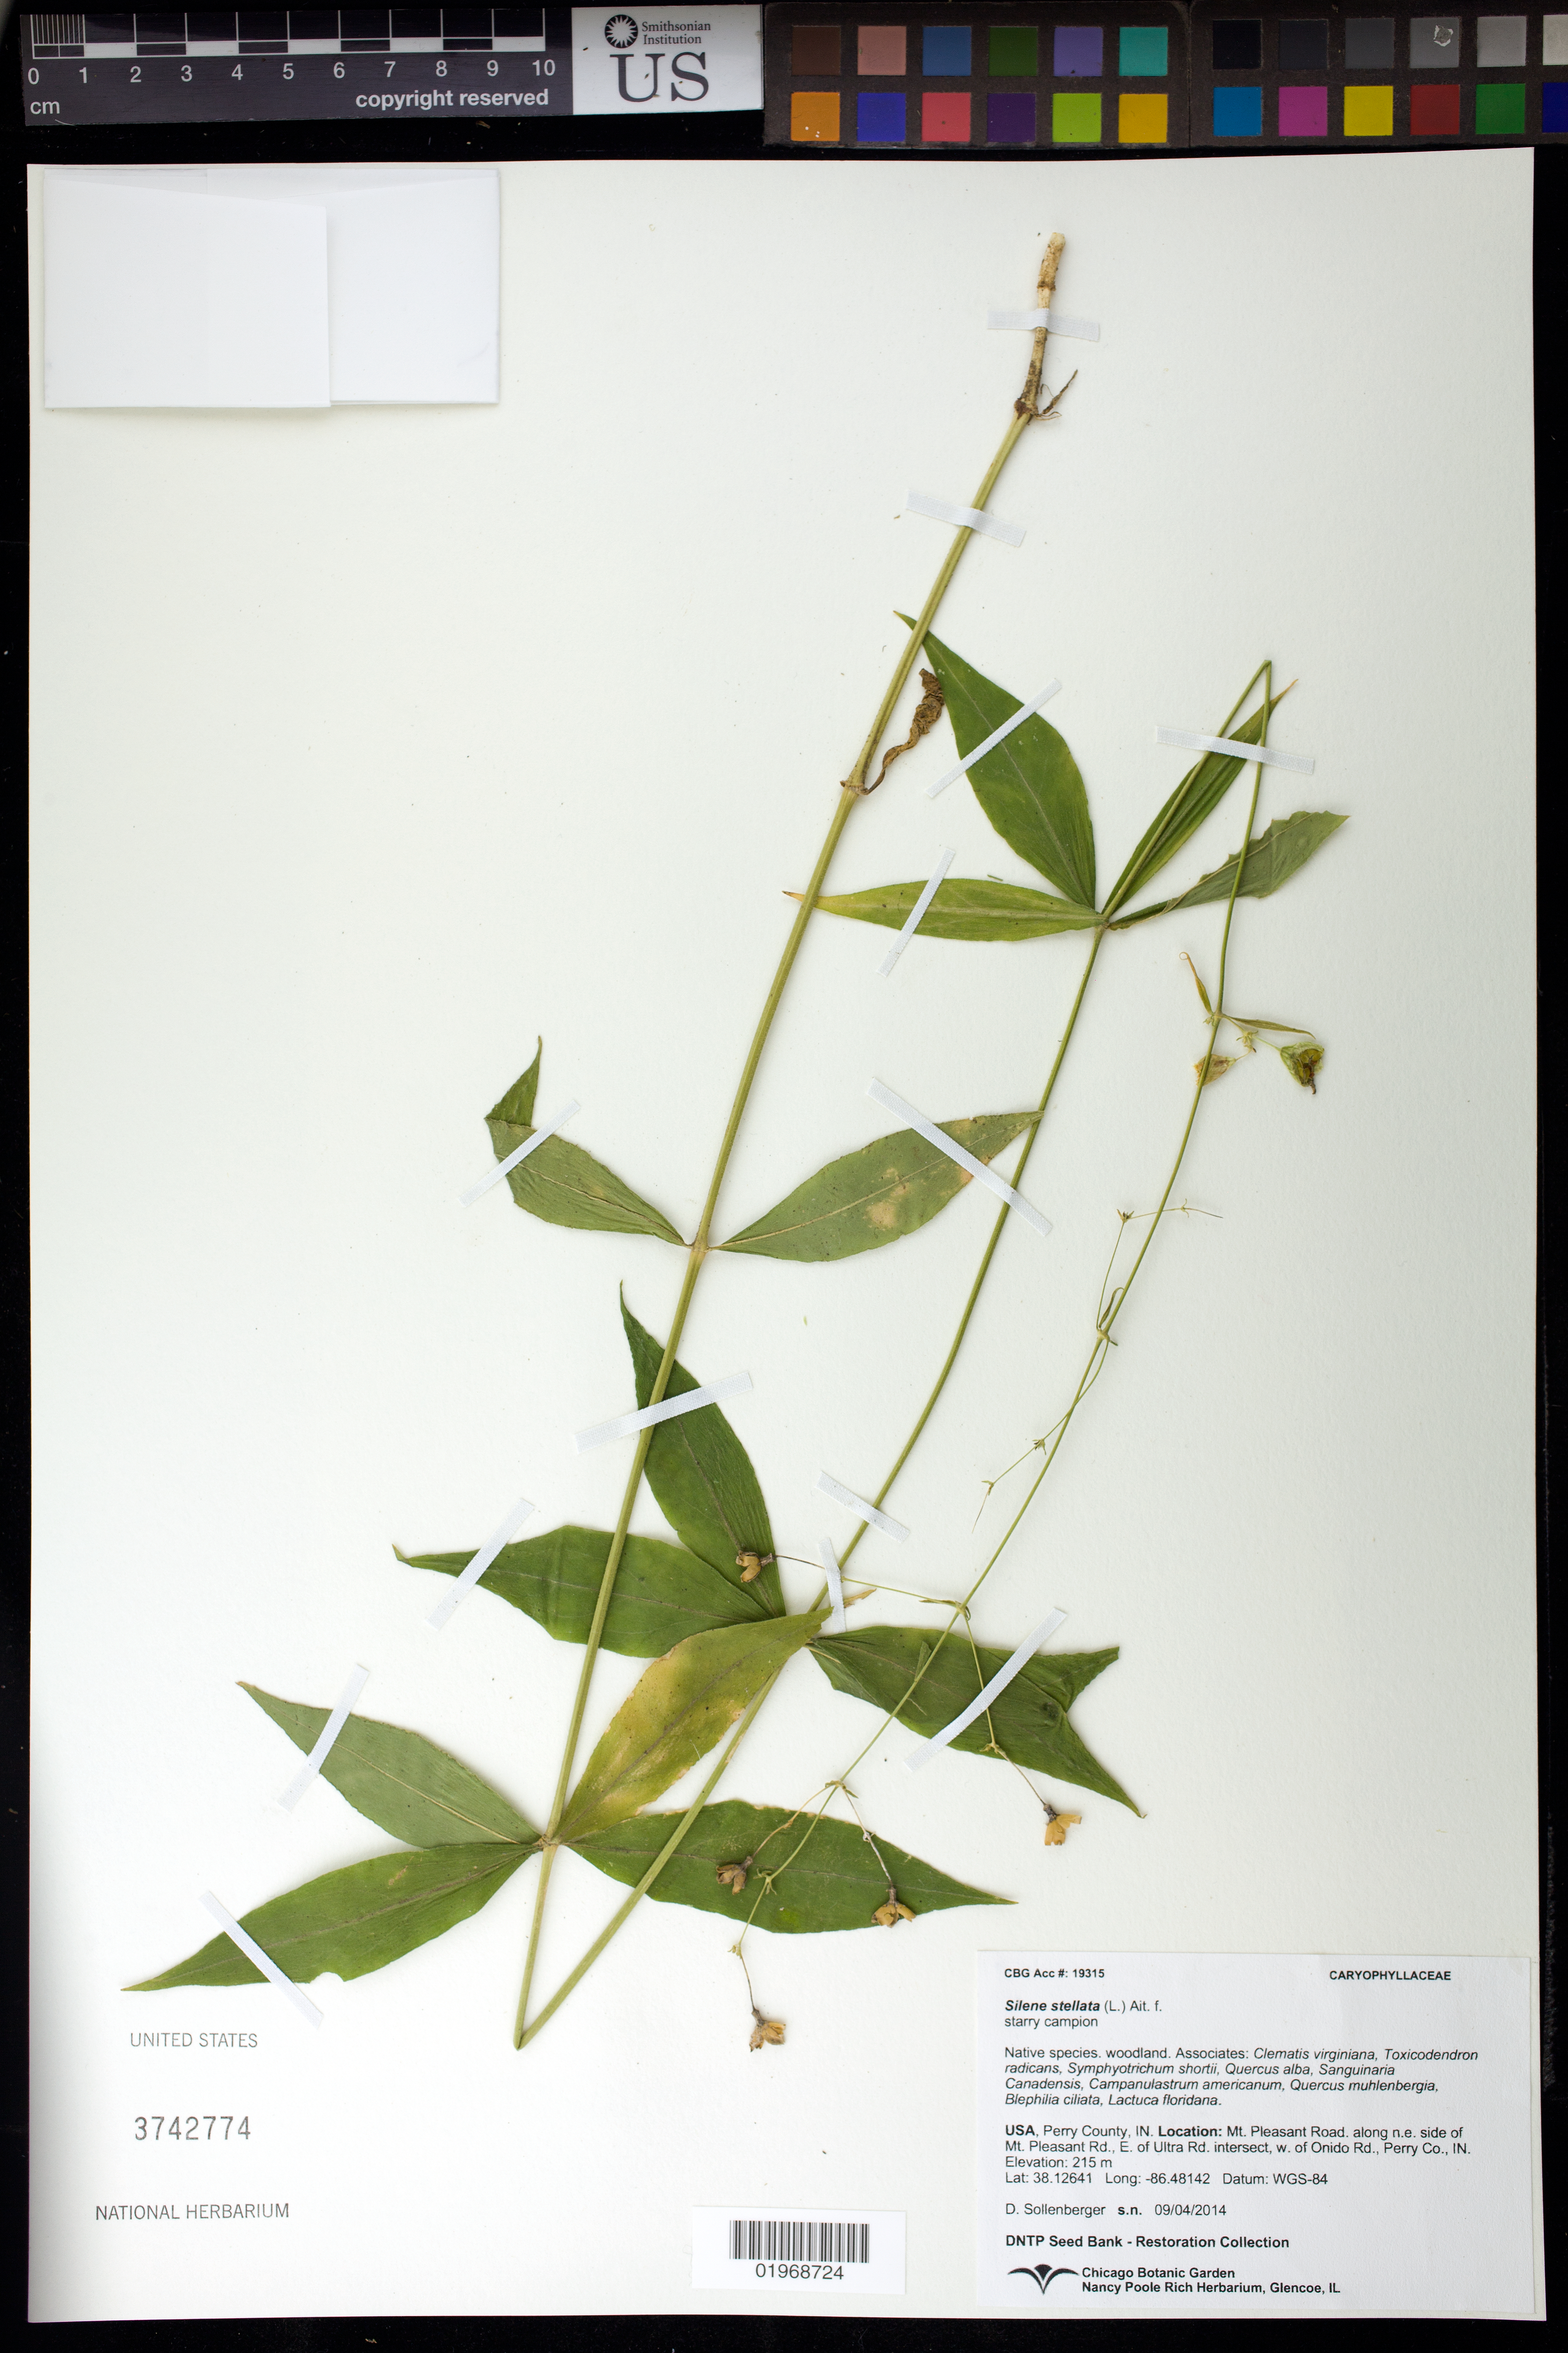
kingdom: Plantae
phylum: Tracheophyta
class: Magnoliopsida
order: Caryophyllales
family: Caryophyllaceae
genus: Silene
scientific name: Silene stellata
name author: (L.) Coyte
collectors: D. Sollenberger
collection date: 2014-09-04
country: United States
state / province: Indiana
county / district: Perry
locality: Along NE side of Mt. Pleasant Rd, E of Ultra Rd intersection and west of Onido Rd.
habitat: Woodland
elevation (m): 215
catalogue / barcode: US 3742774